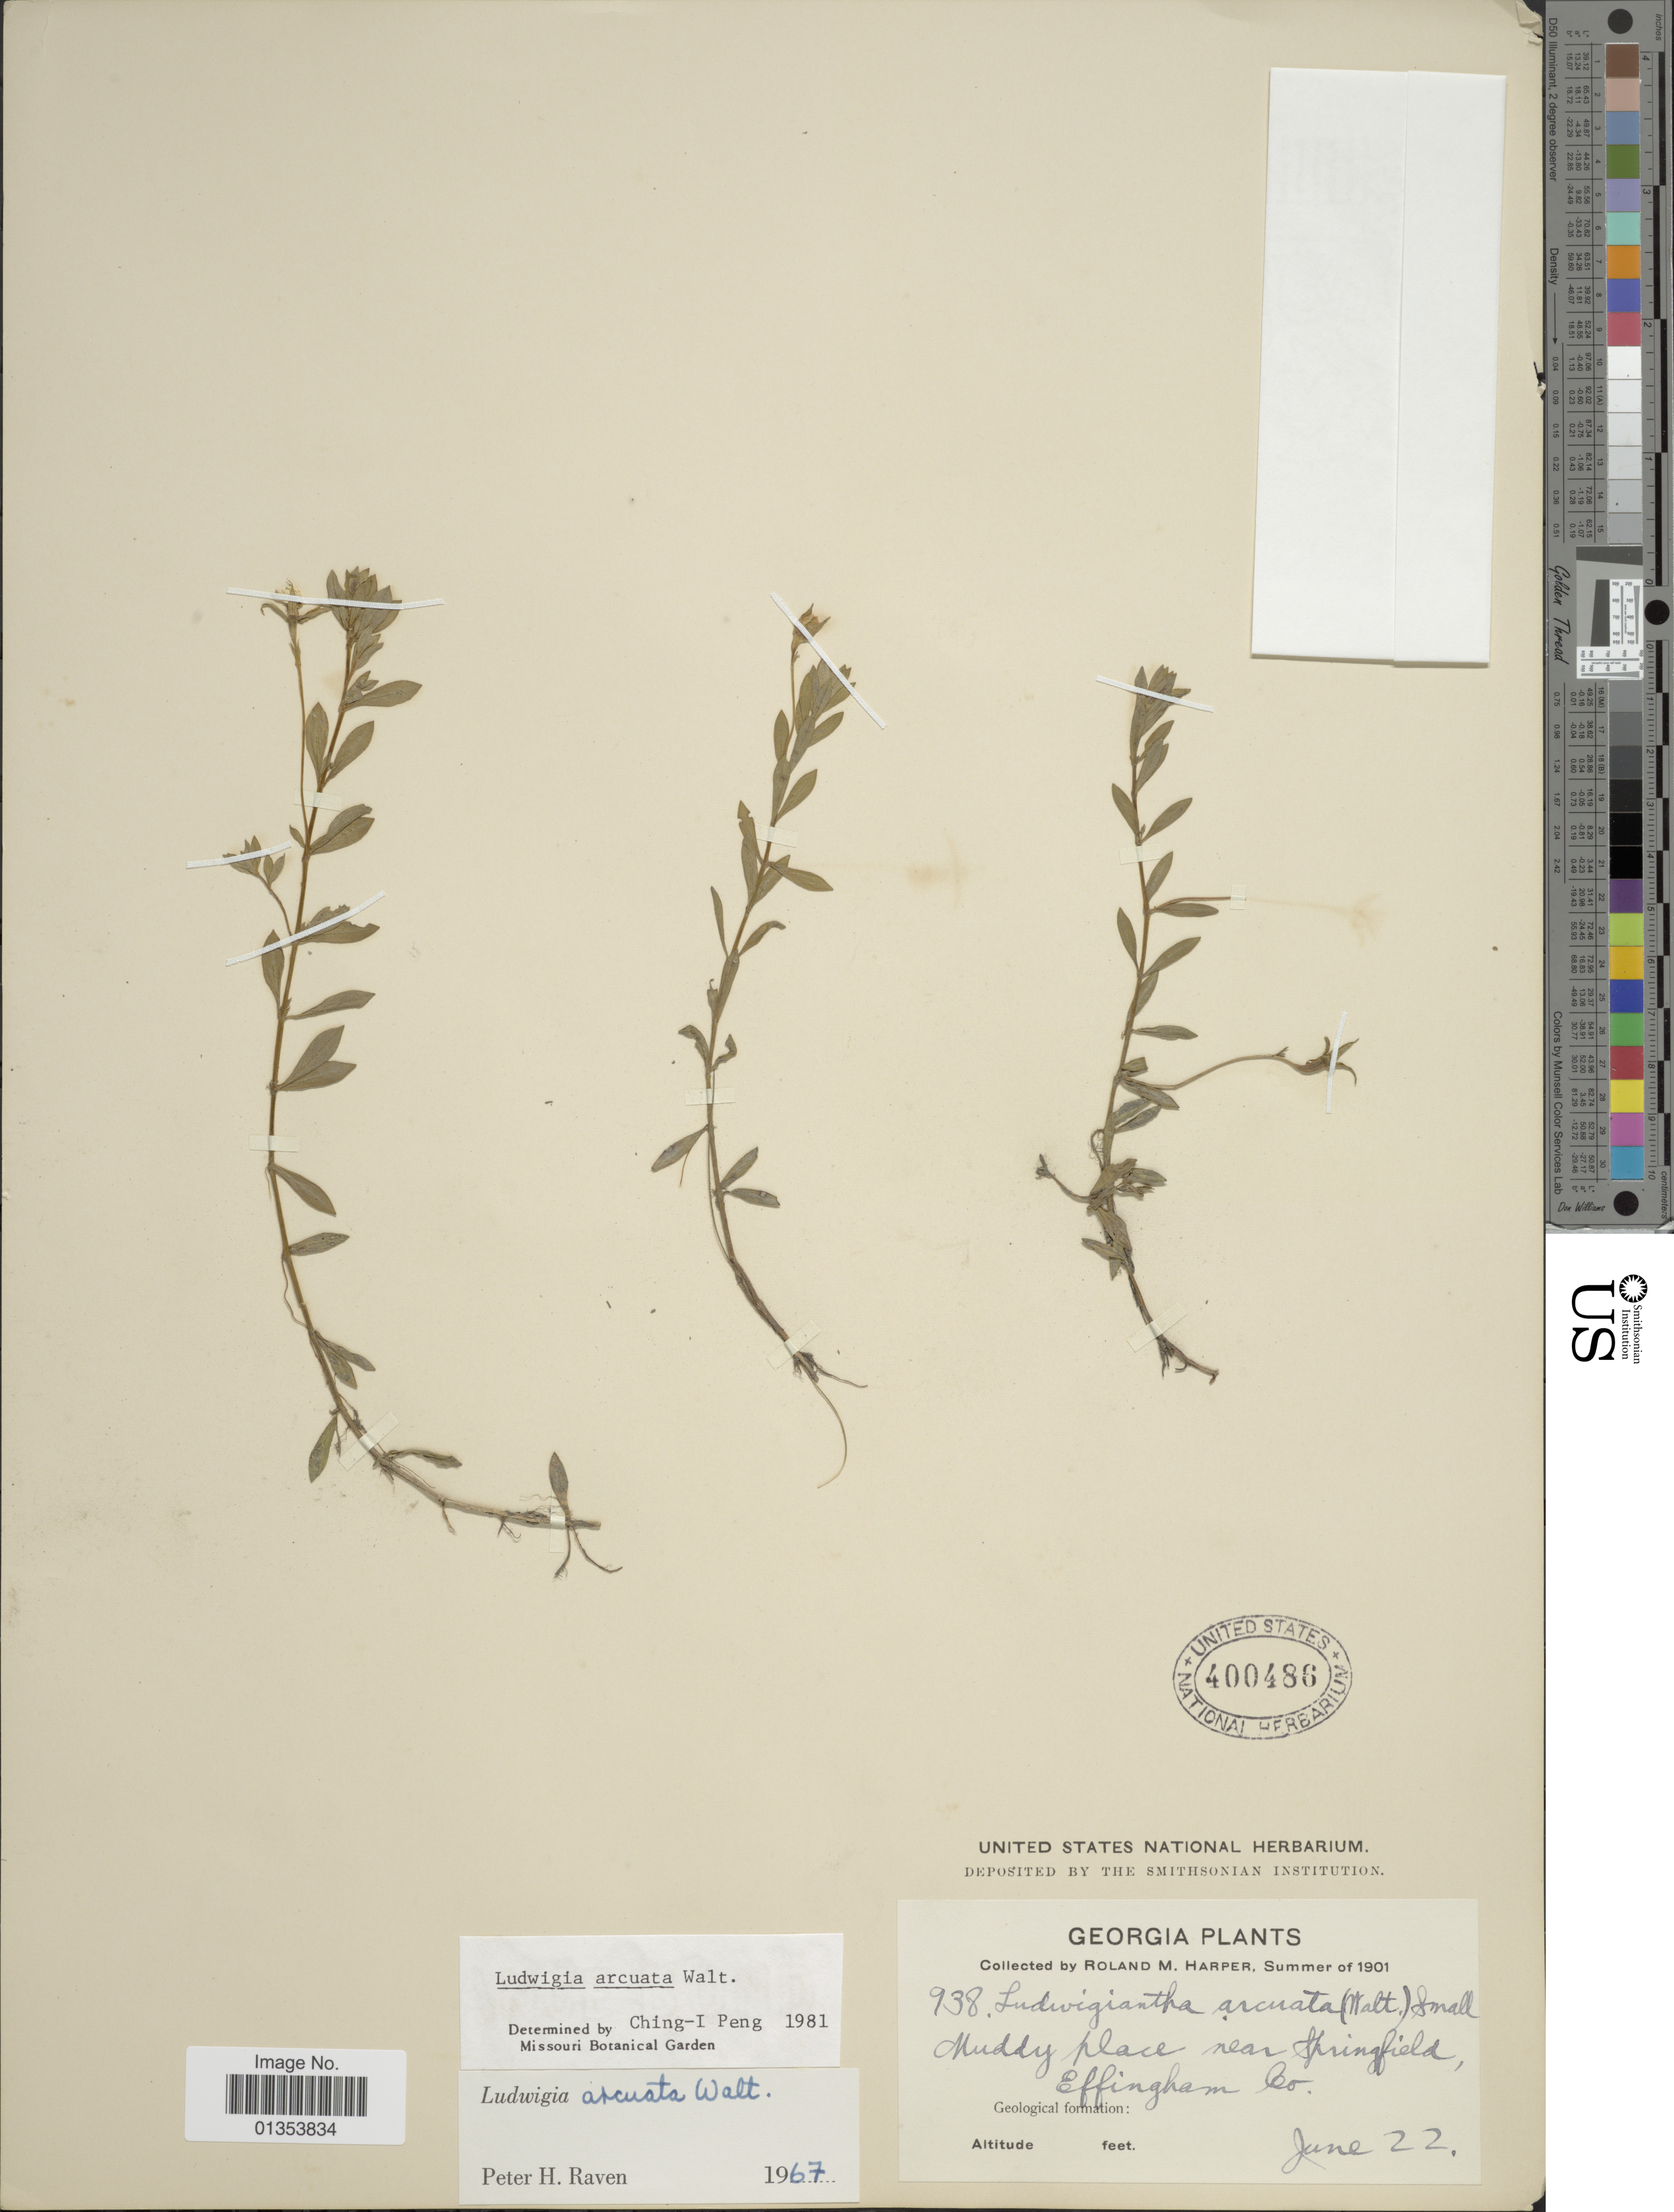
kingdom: Plantae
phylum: Tracheophyta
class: Magnoliopsida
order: Myrtales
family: Onagraceae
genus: Ludwigia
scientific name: Ludwigia arcuata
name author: Walter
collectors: R. M. Harper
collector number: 938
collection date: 1901-06-22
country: United States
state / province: Georgia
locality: Muddy place near Springfield, Effingham Co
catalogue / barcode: US 400486